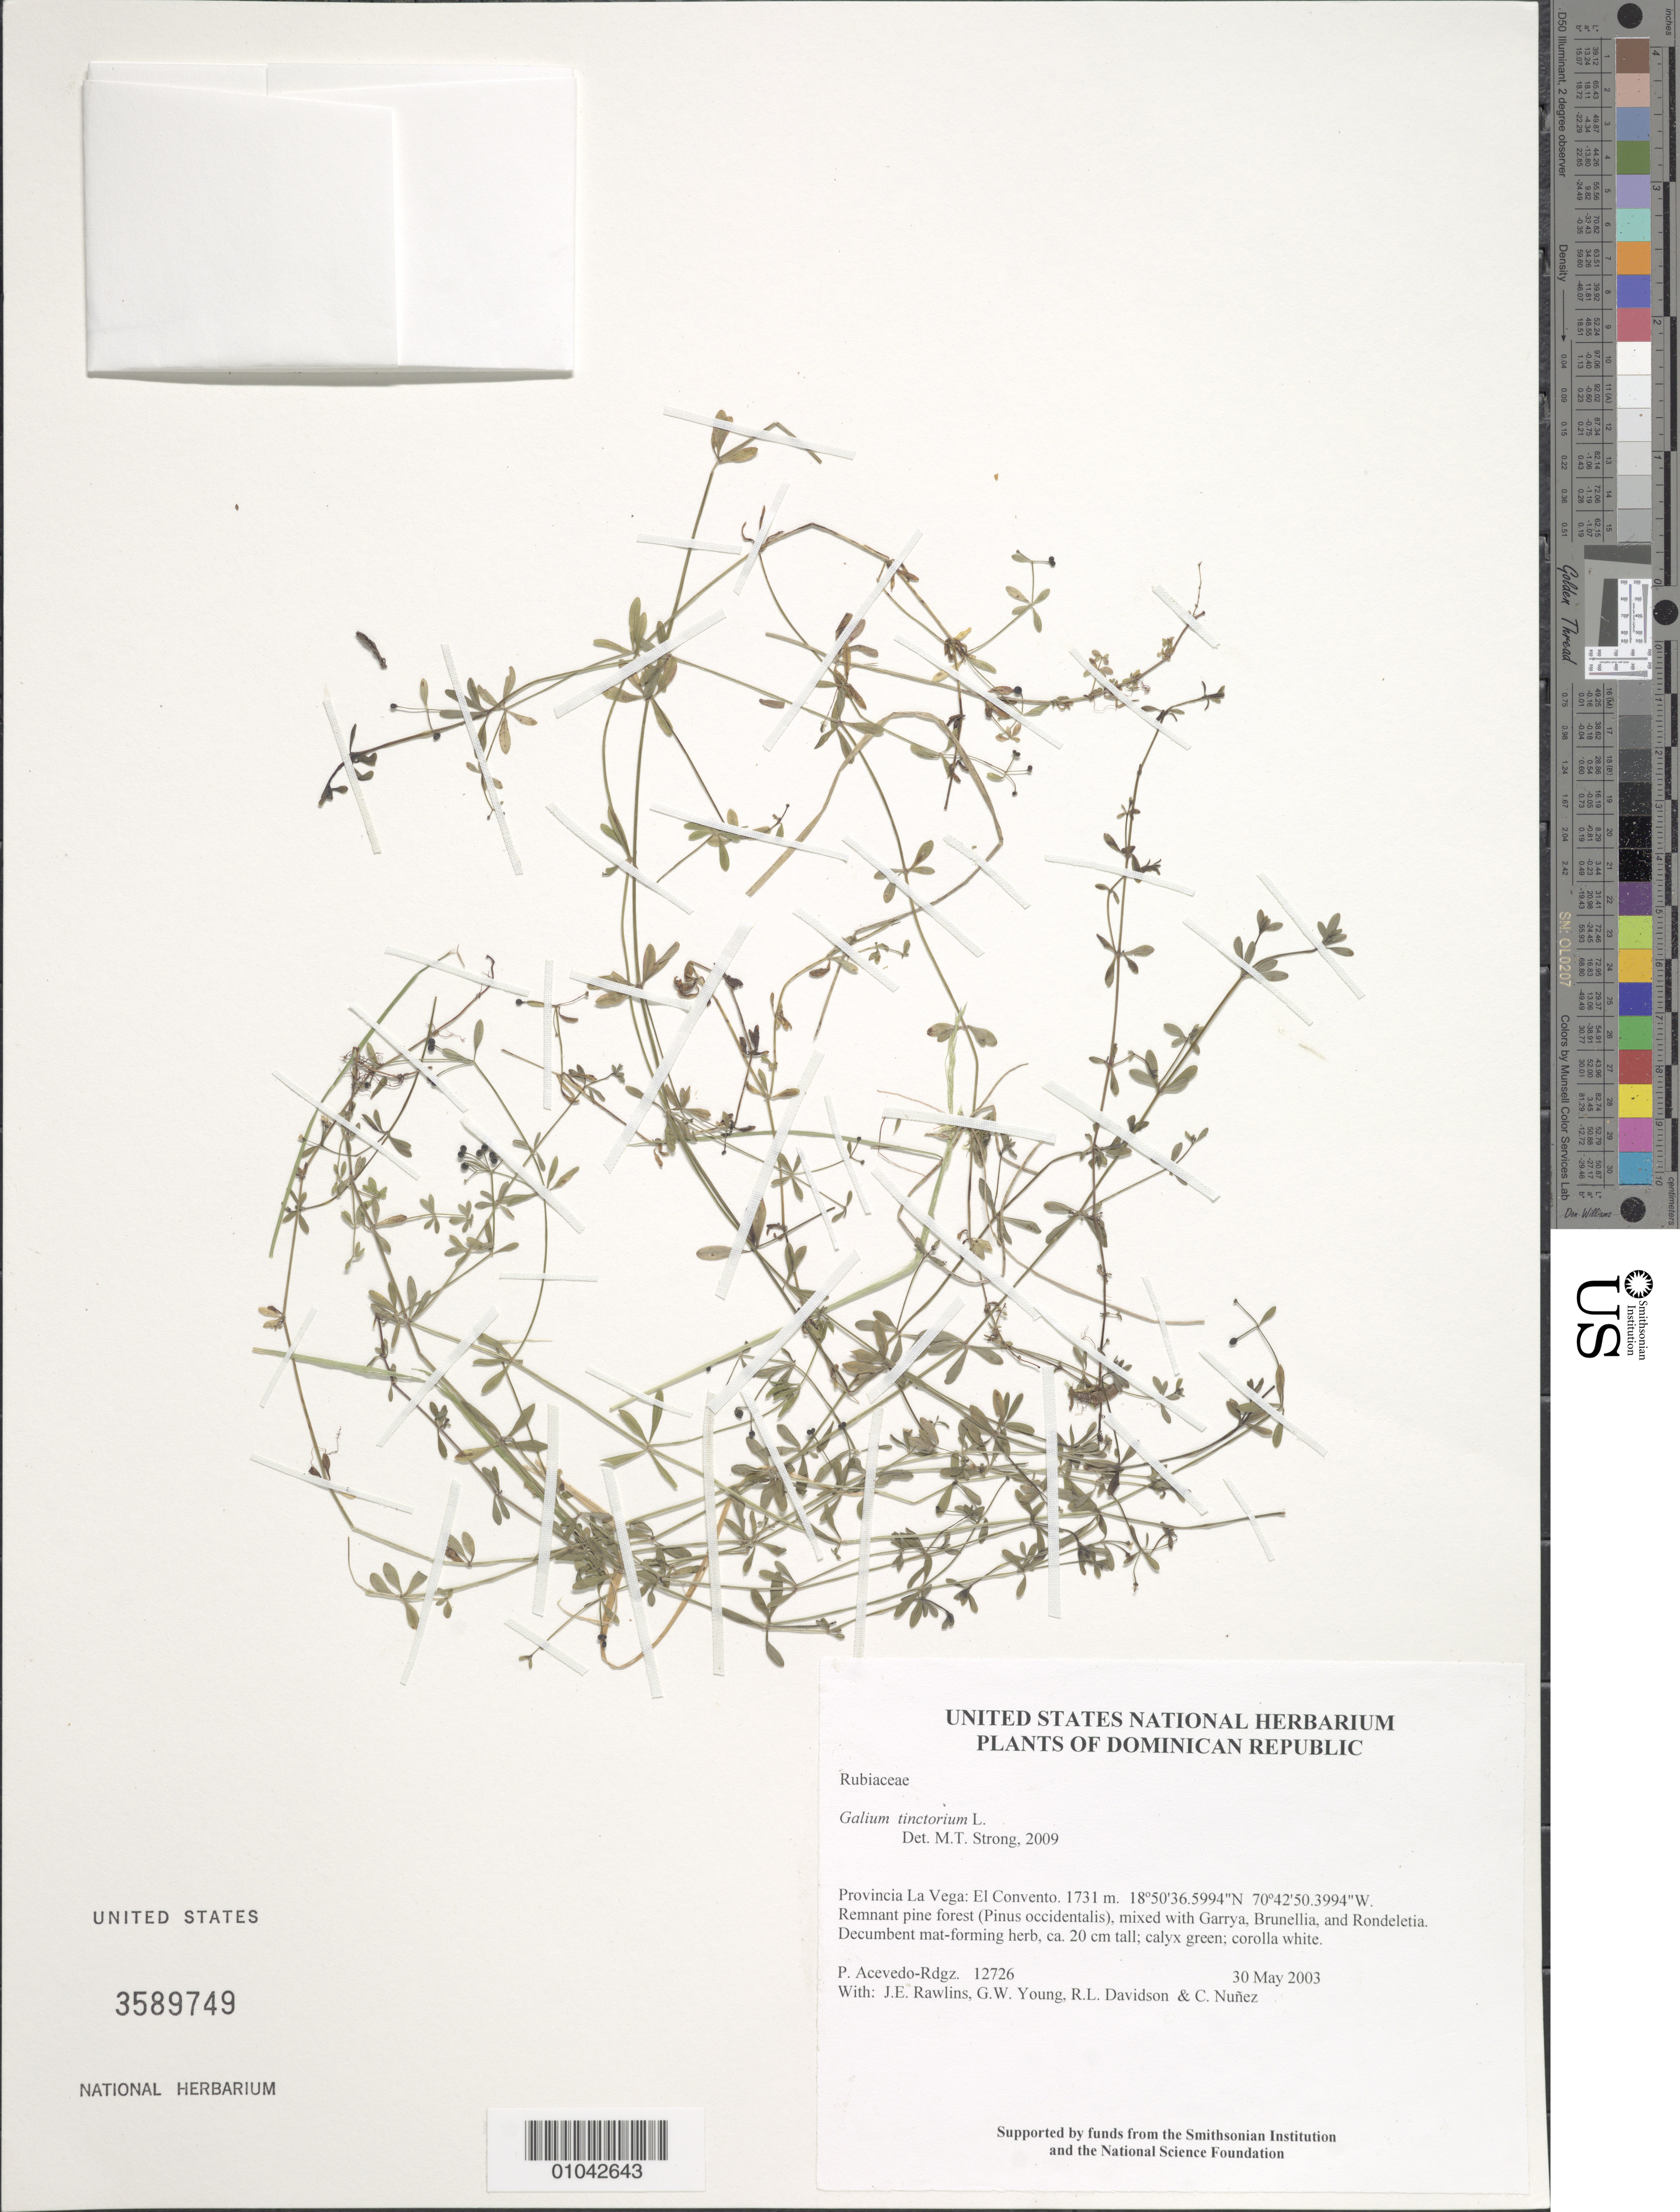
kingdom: Plantae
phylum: Tracheophyta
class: Magnoliopsida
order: Gentianales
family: Rubiaceae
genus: Galium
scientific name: Galium tinctorium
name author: (L.) Scop.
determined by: Strong, M. T., (US), Smithsonian Institution - National Museum of Natural History (UNITED STATES)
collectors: P. Acevedo-Rodr., J. Rawlins, G. Young, R. Davidson & C. Nunez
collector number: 12726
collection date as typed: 30 May 2003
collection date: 2003-05-30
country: Dominican Republic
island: Hispaniola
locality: Provincia La Vega: El Convento.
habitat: Remnant pine forest (Pinus occidentalis), mixed with Garrya, Brunellia, and Rondeletia.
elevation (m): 1731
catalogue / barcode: US 3589749